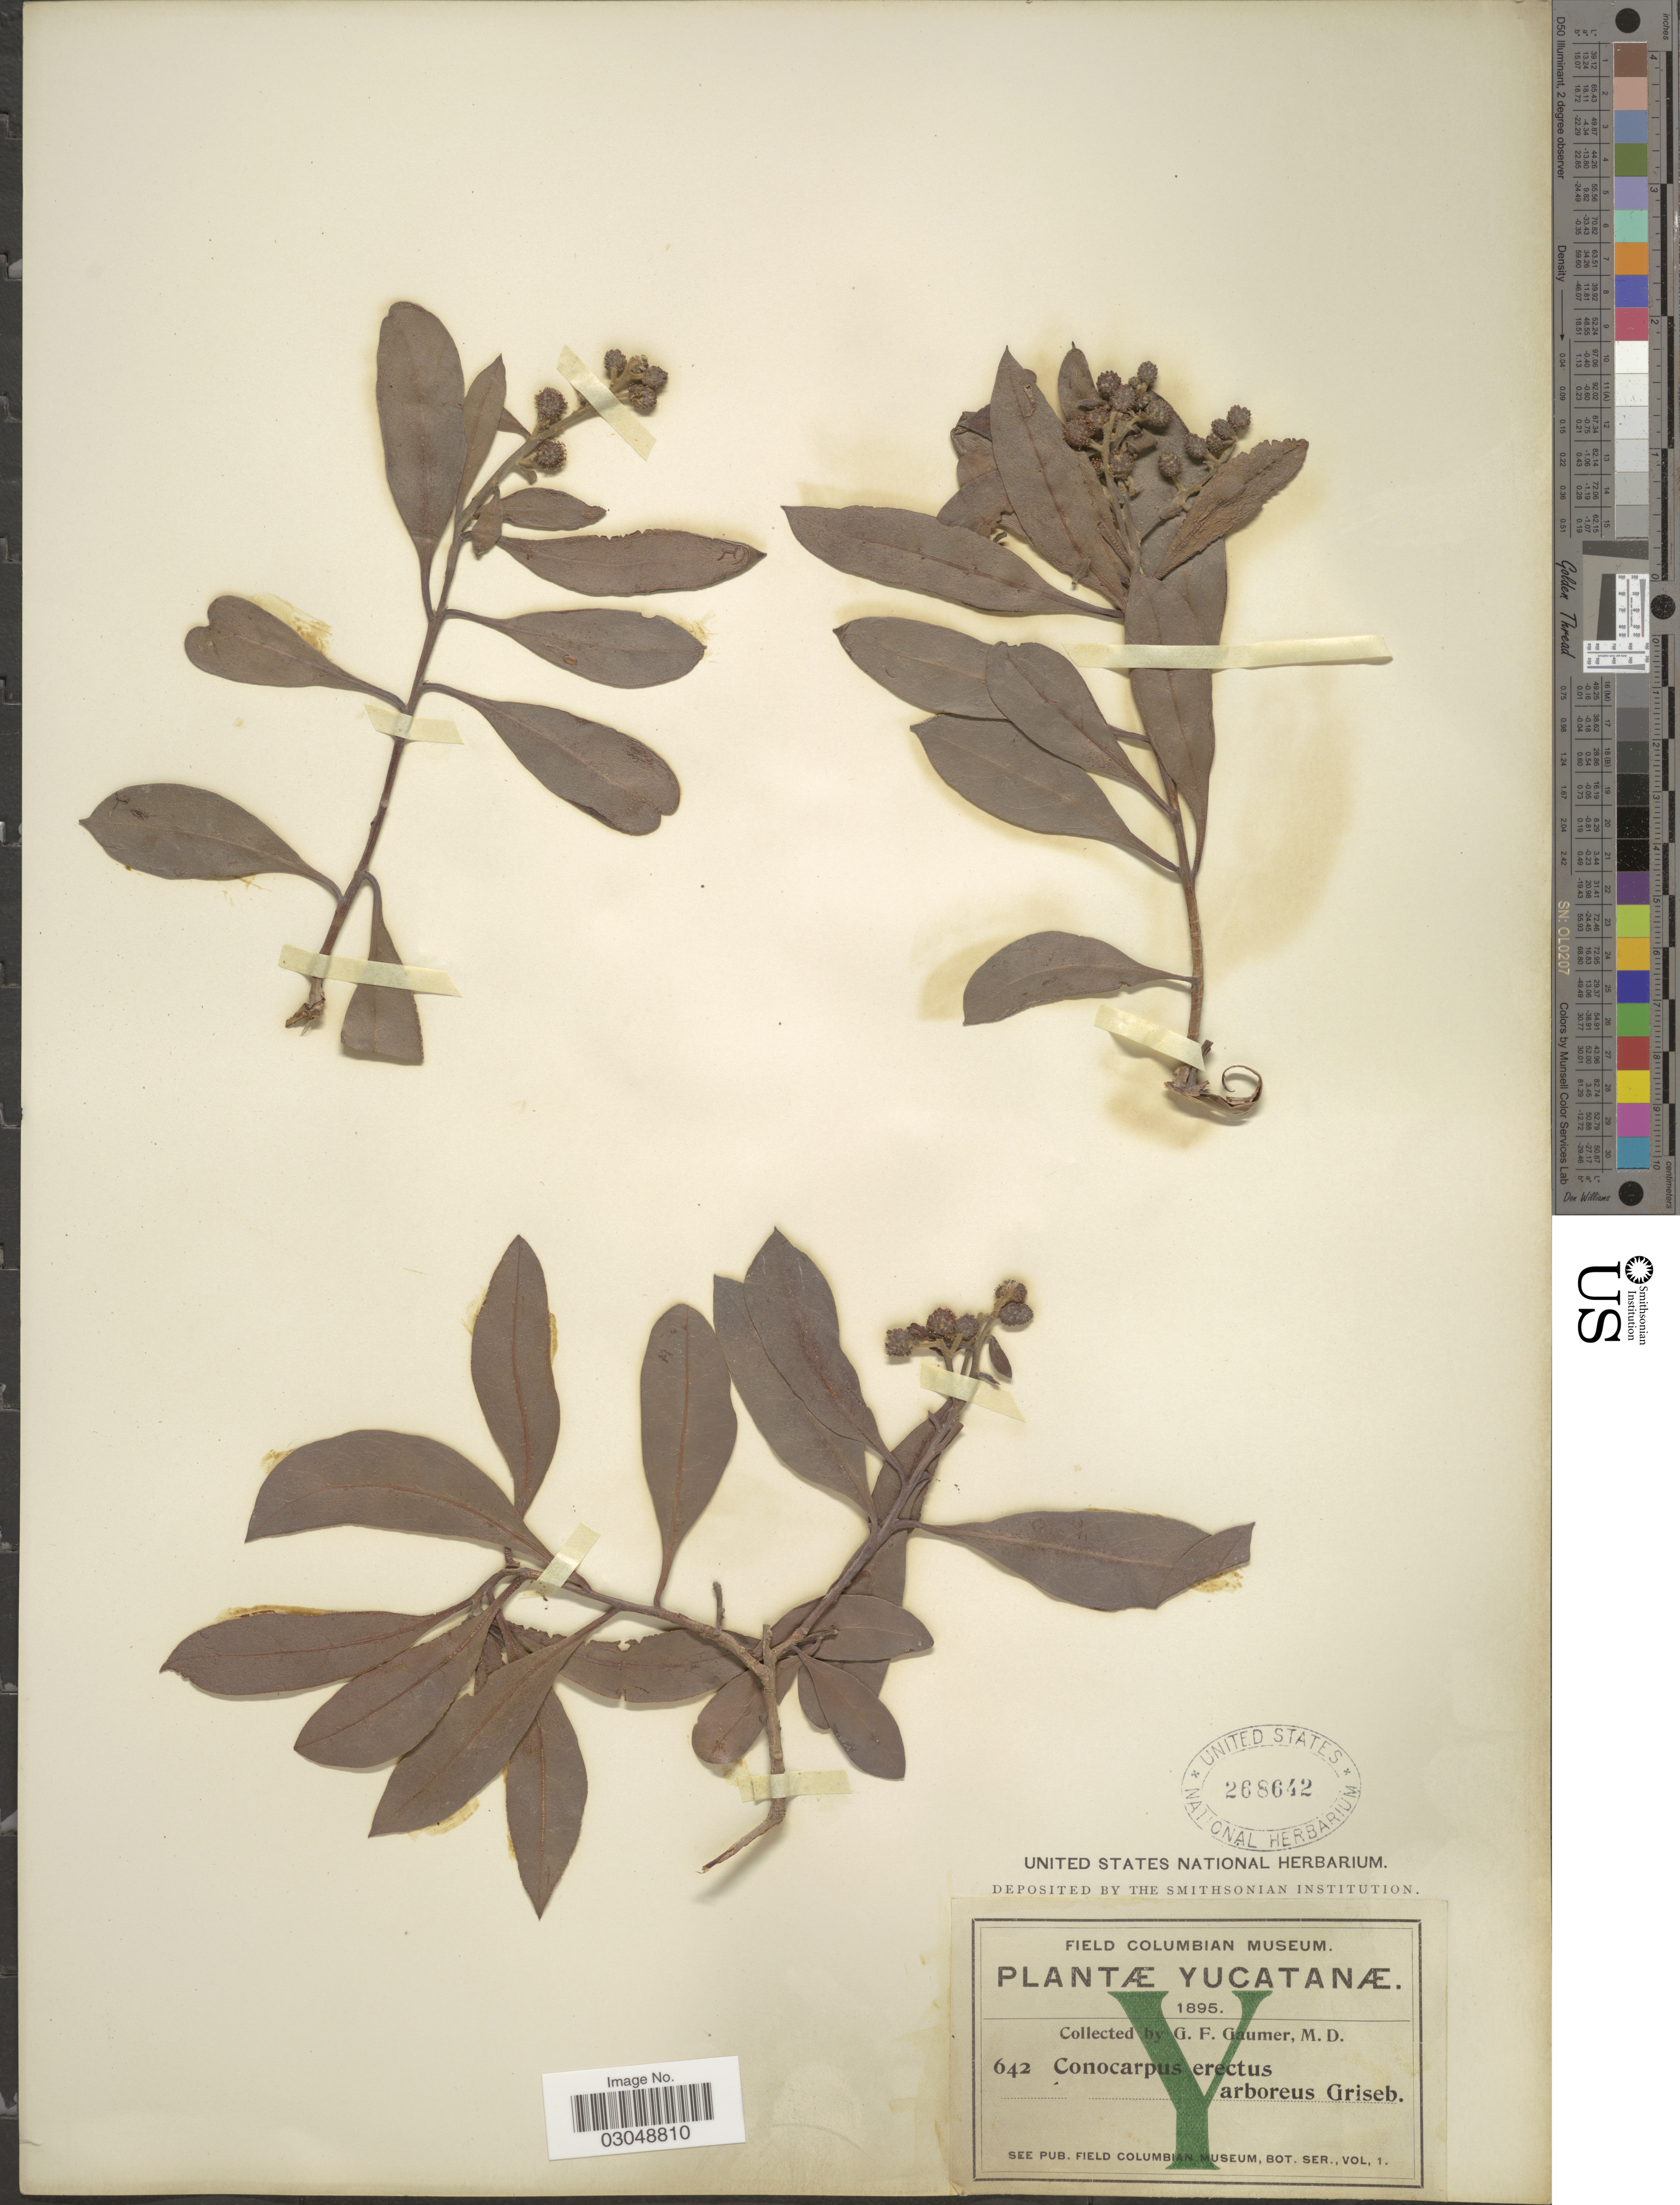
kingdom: Plantae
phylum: Tracheophyta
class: Magnoliopsida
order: Myrtales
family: Combretaceae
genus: Conocarpus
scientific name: Conocarpus erectus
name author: L.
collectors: G. F. Gaumer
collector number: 642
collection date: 1895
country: Mexico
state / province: Yucatán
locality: Yucatanæ.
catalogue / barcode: US 268642